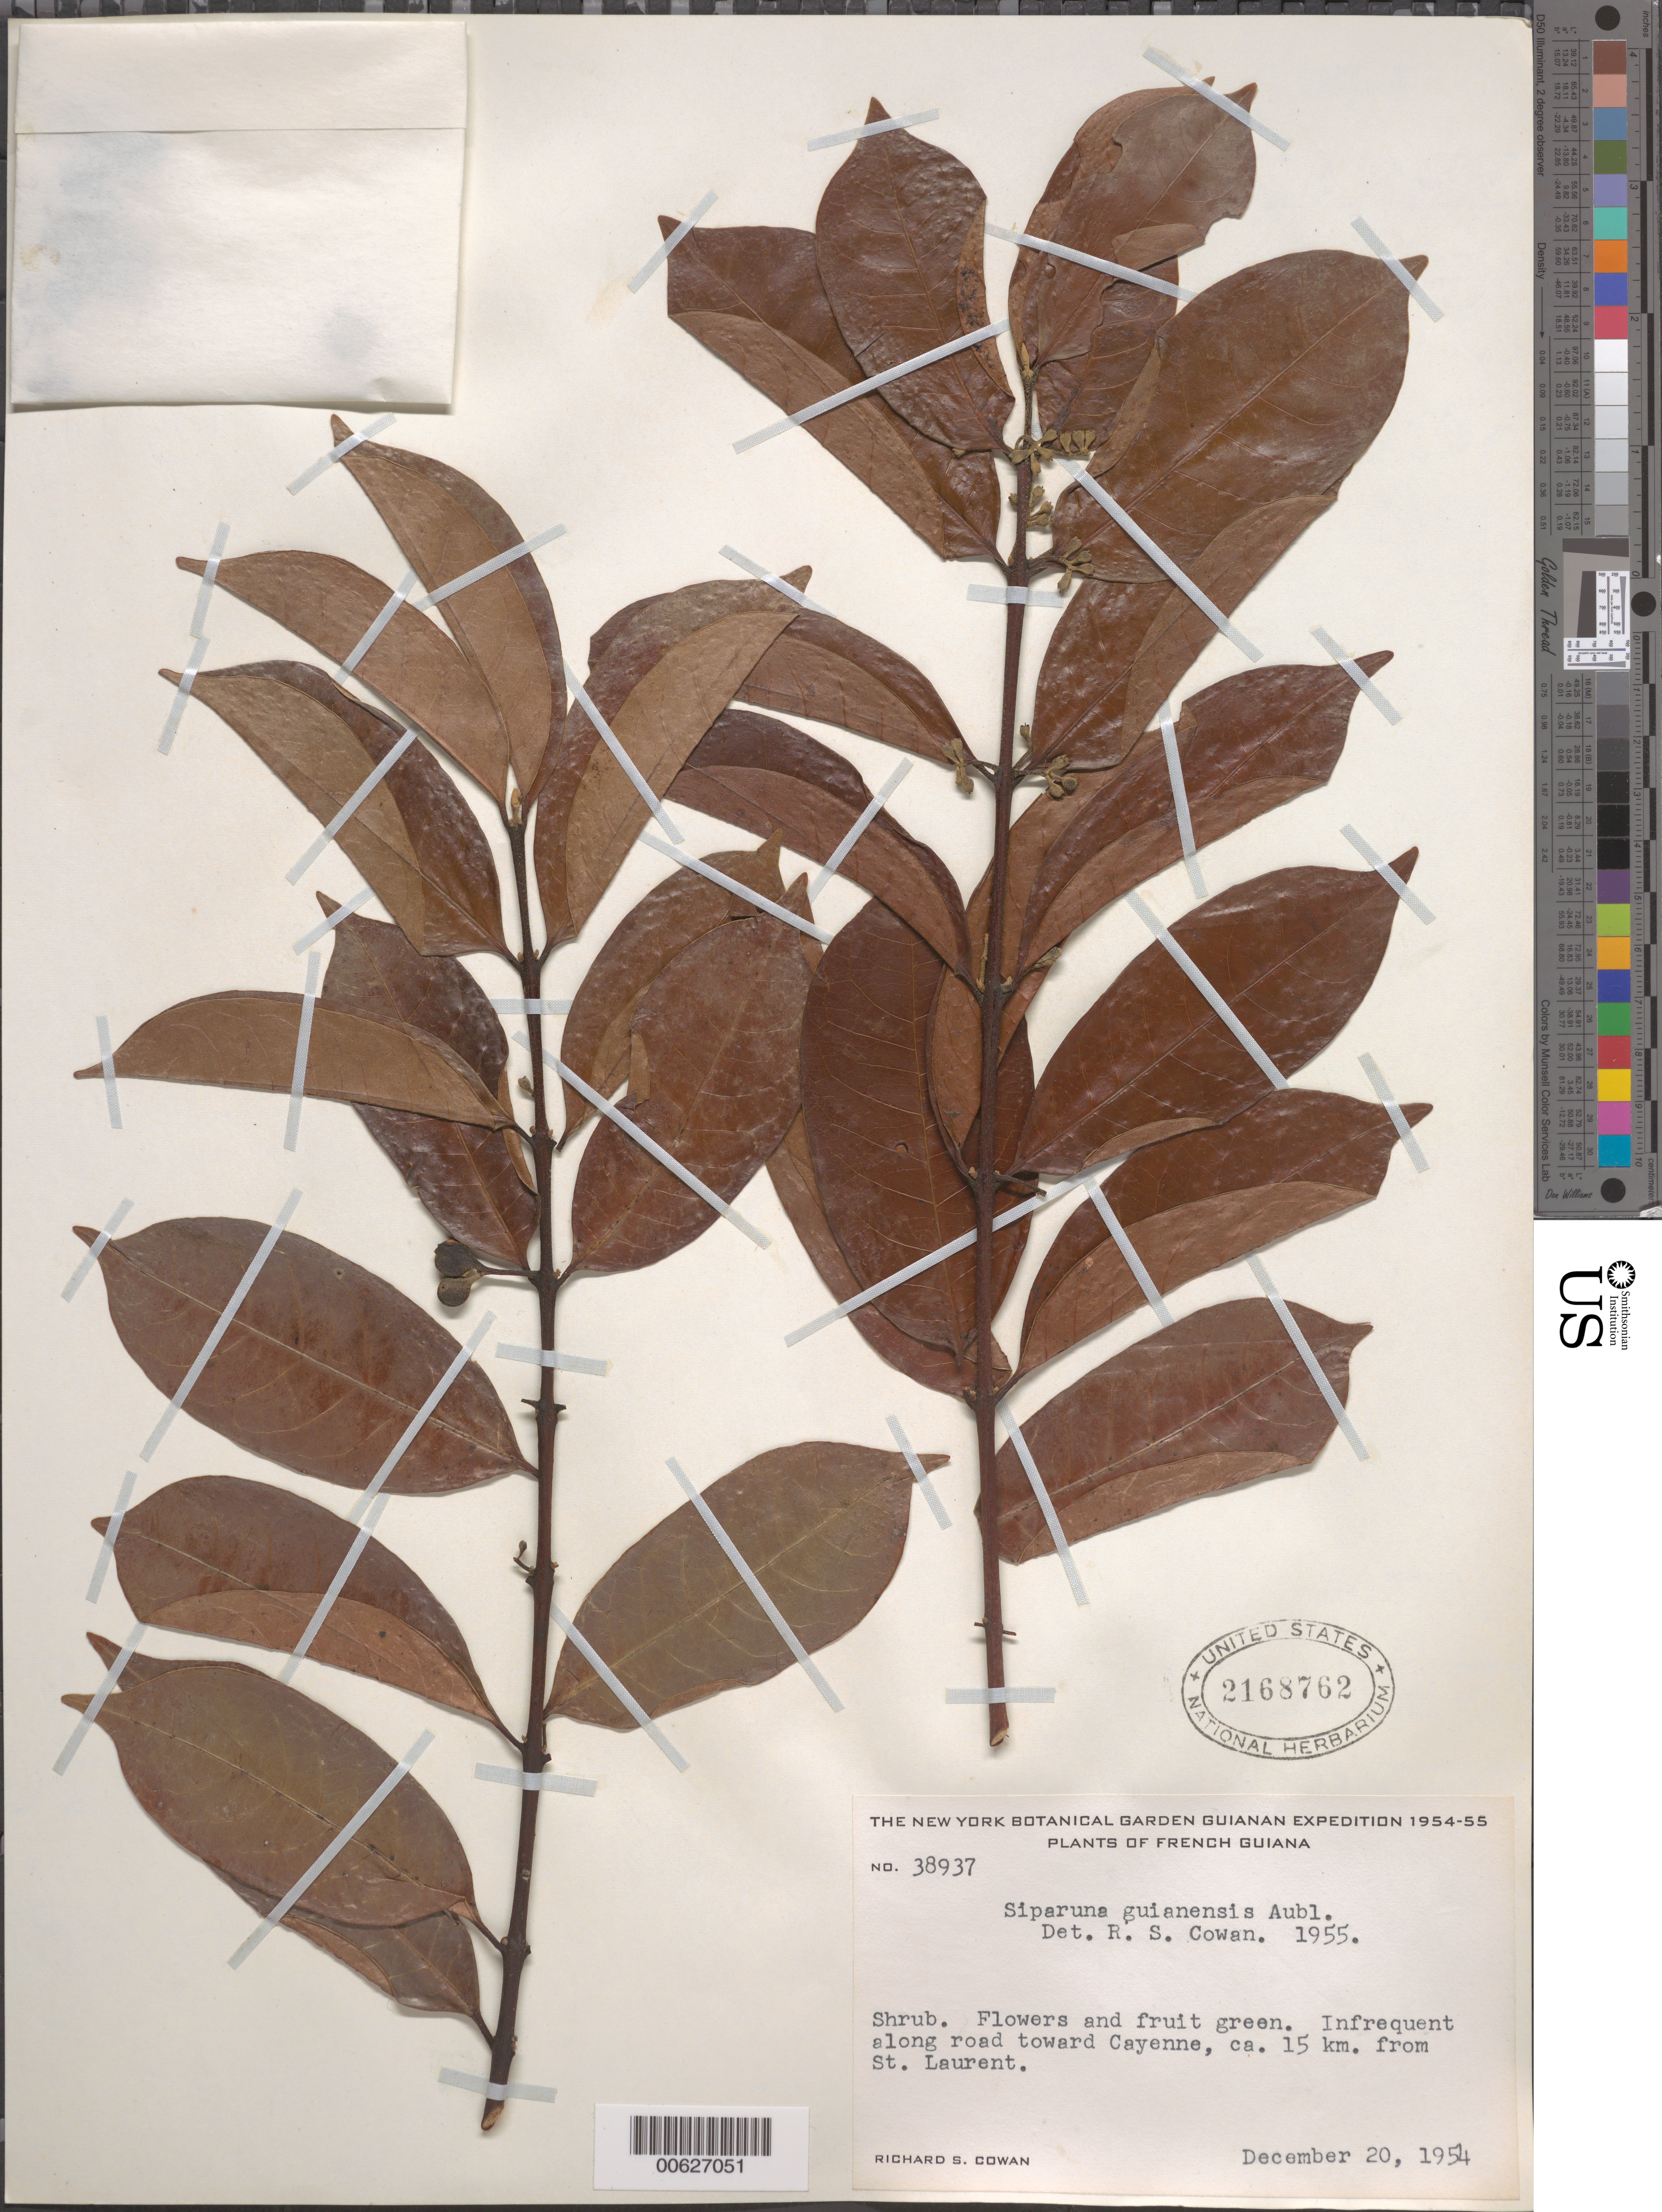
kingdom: Plantae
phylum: Tracheophyta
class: Magnoliopsida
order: Laurales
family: Siparunaceae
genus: Siparuna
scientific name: Siparuna guianensis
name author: Aubl.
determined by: Cowan, R. S.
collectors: R. S. Cowan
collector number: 38937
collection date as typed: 20-Dec-54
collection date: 1954-12-20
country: French Guiana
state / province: Cayenne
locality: Cayenne, vic.; 15 km from St. Laurent toward Cayenne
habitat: Along road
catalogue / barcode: US 2168762